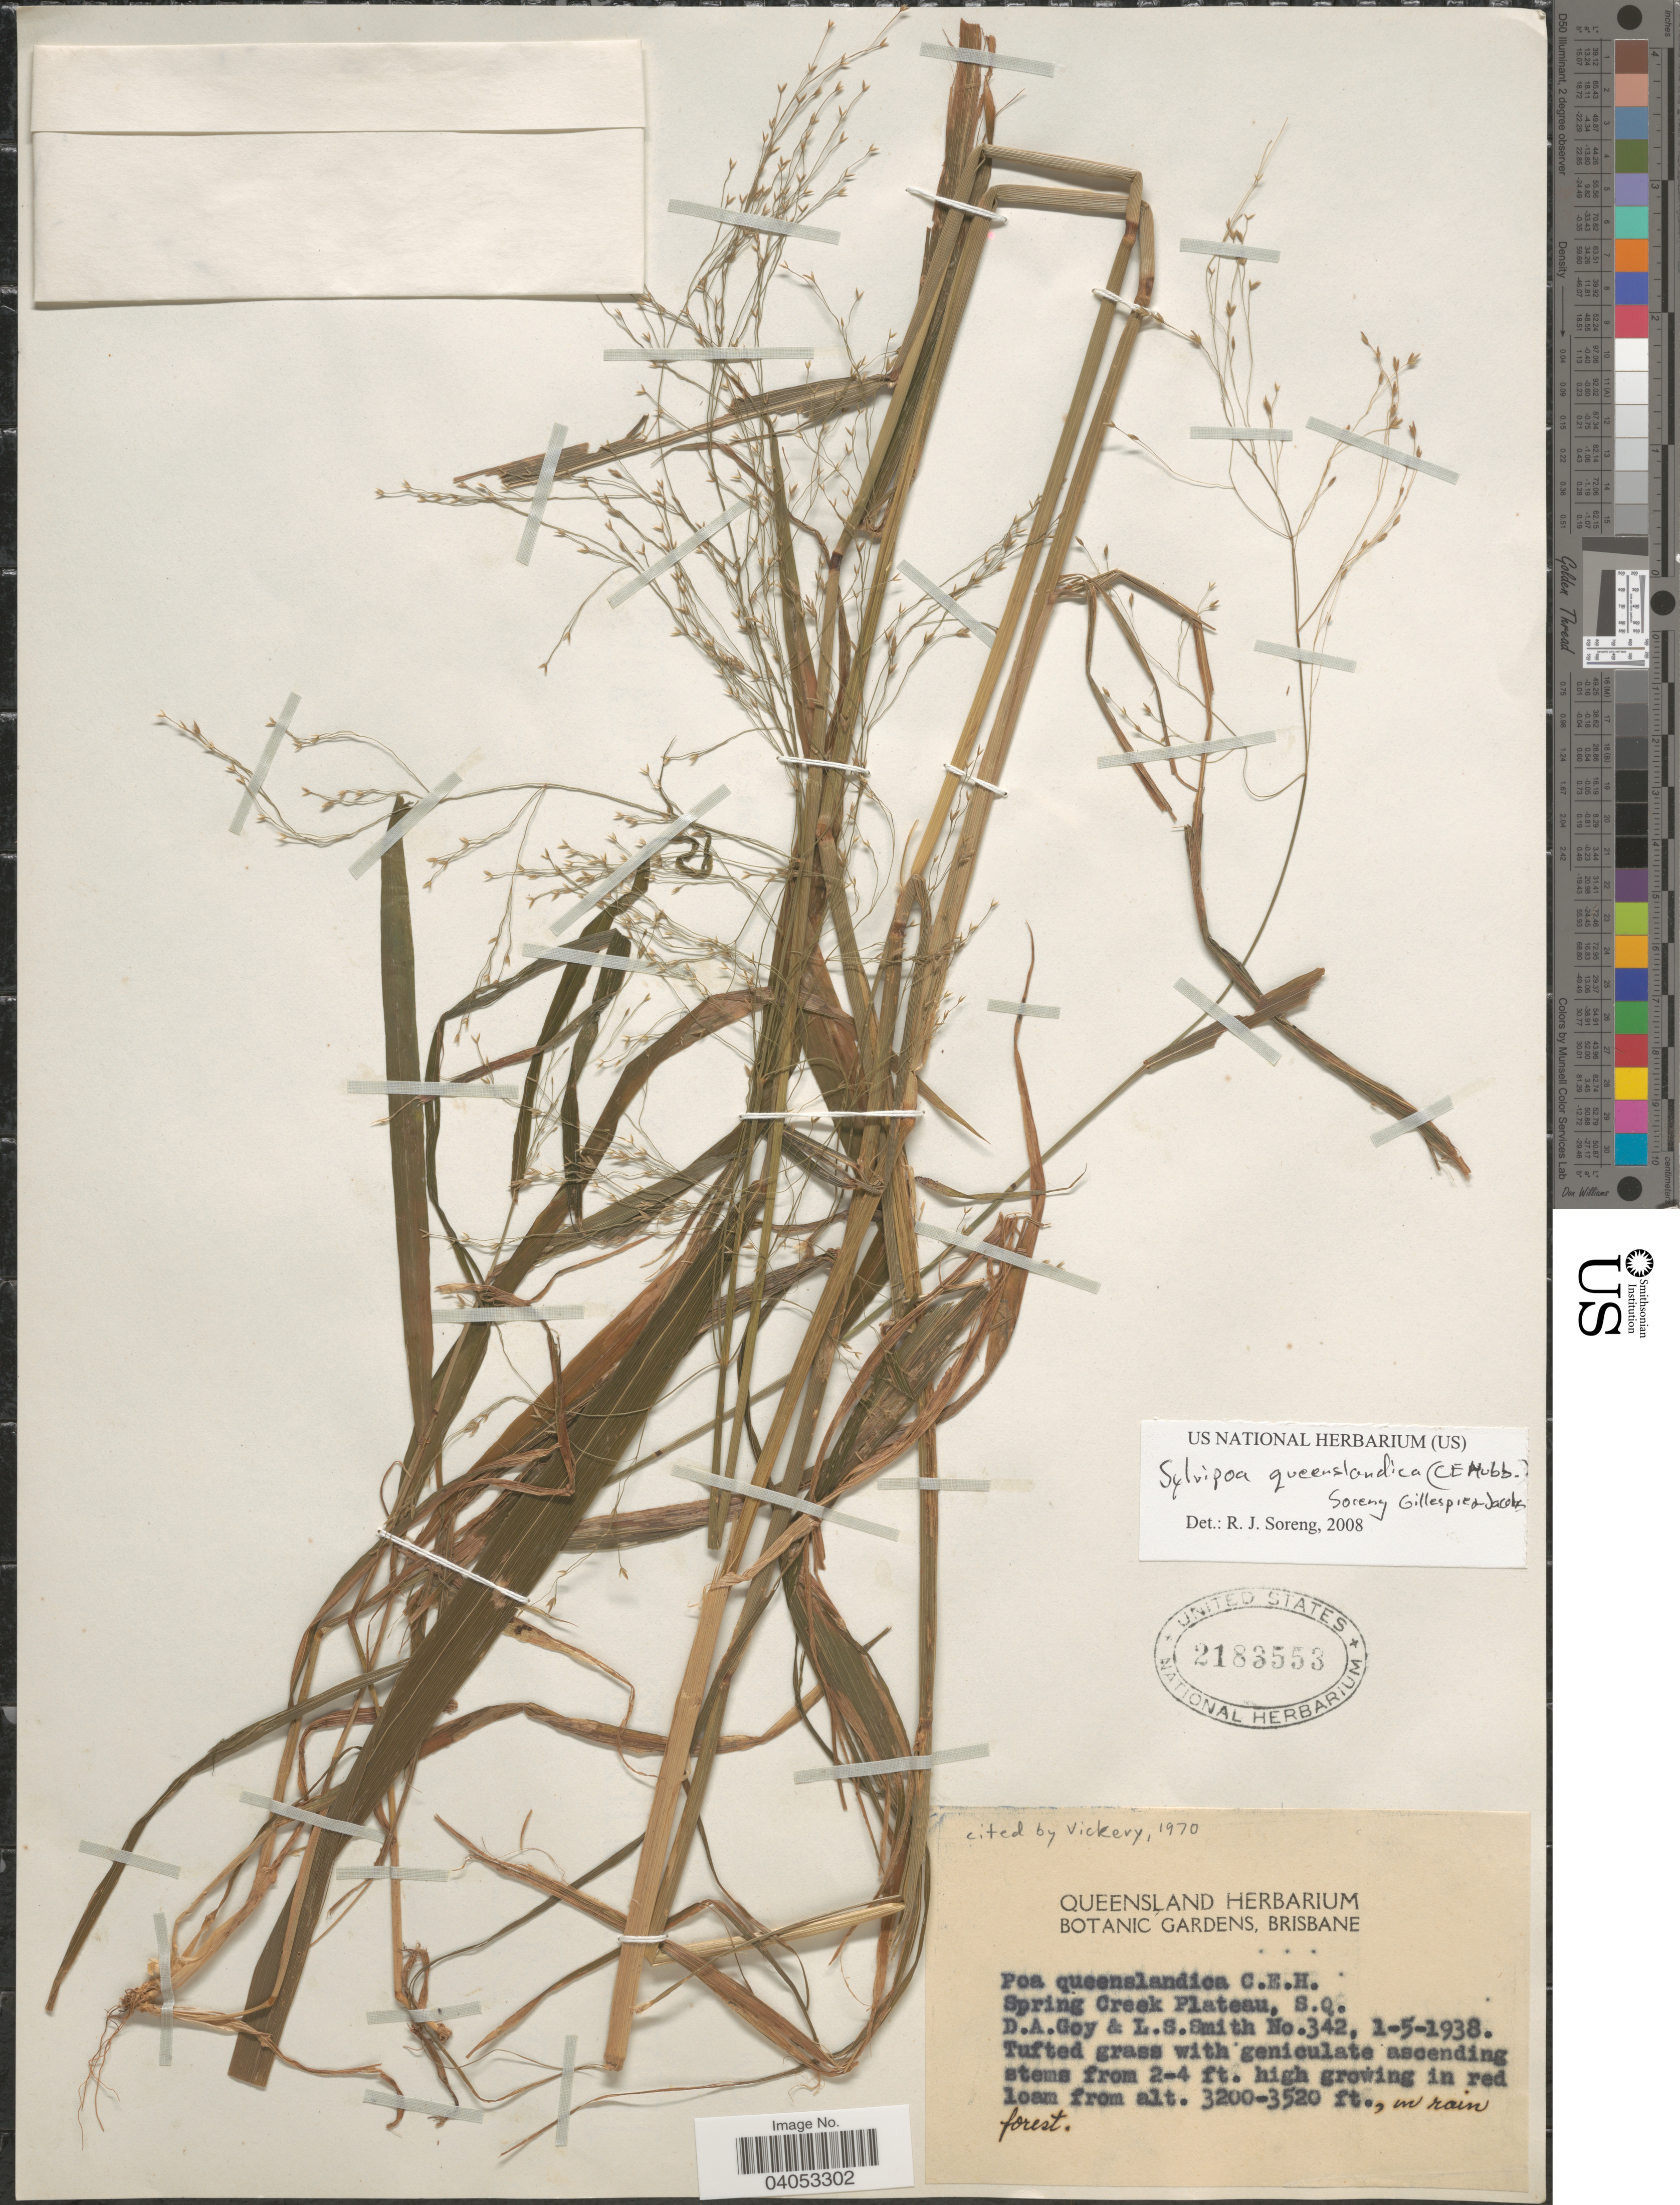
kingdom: Plantae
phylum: Tracheophyta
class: Liliopsida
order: Poales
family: Poaceae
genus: Sylvipoa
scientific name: Sylvipoa queenslandica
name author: (C. E. Hubb.) Soreng et al.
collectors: D. Goy & L. Smith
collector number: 342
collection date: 1938-05-01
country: Australia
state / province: Queensland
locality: Spring Creek Plateau, S.Q.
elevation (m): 975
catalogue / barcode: US 2183553